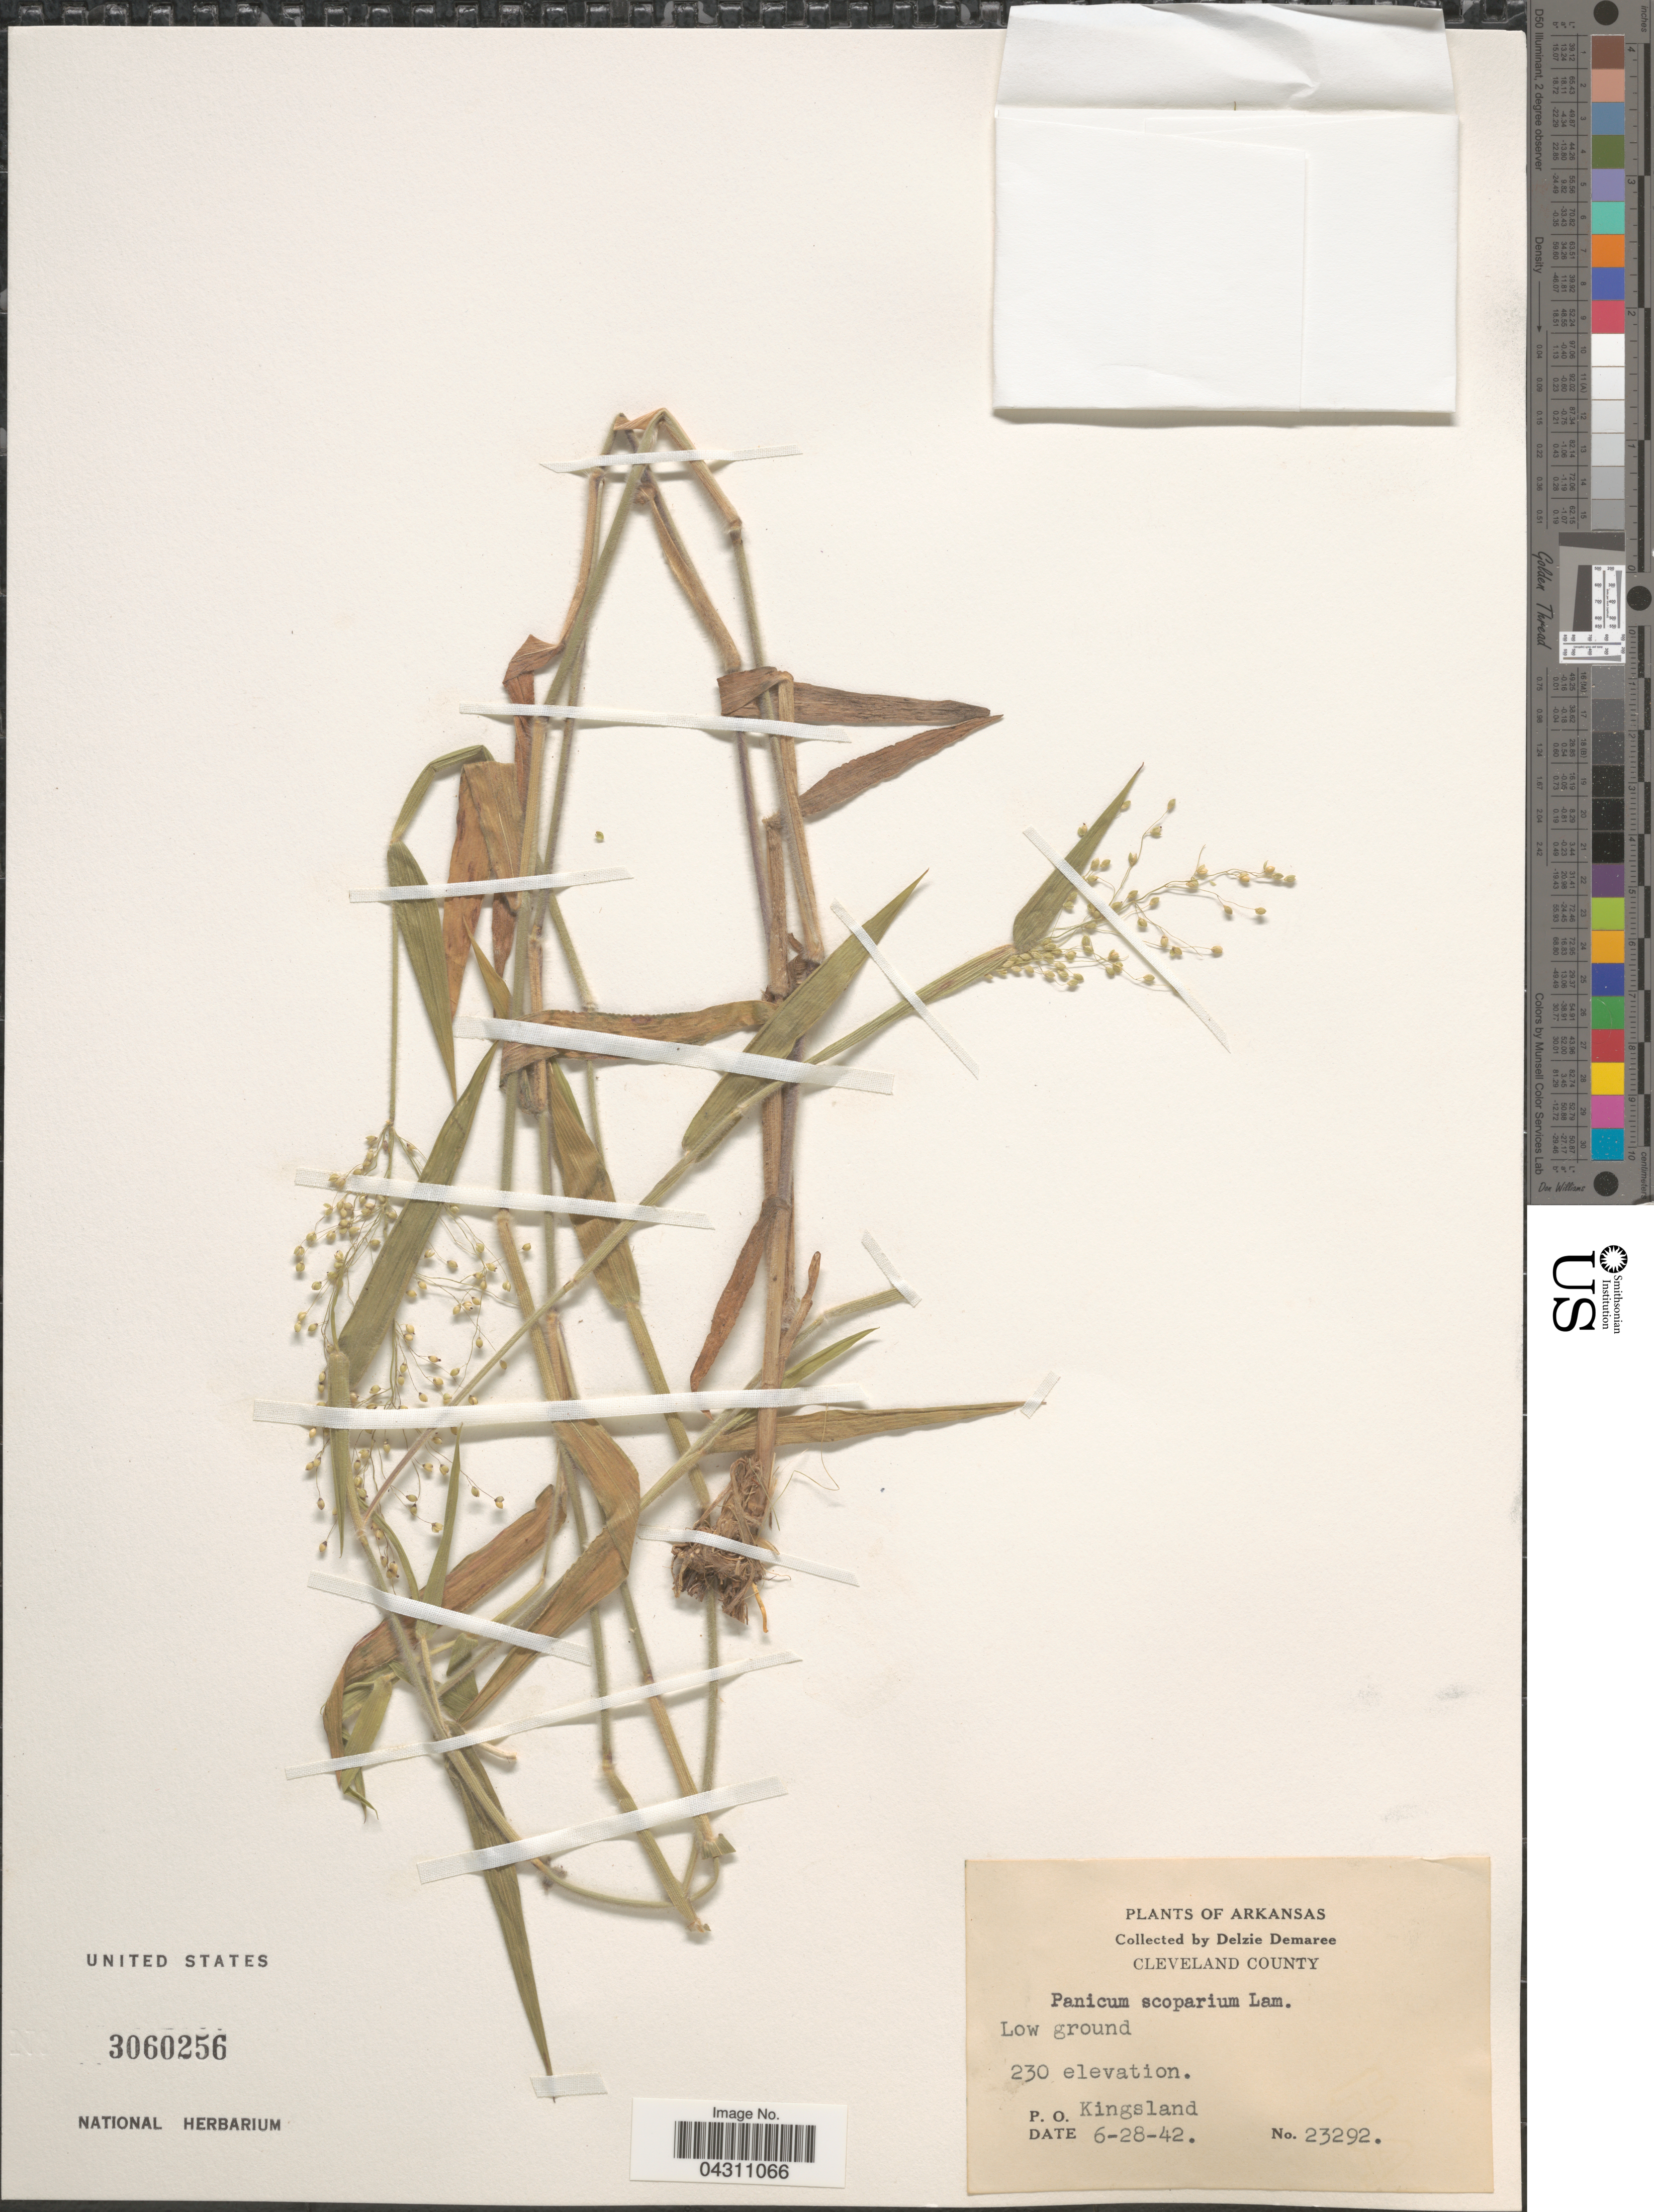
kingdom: Plantae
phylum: Tracheophyta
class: Liliopsida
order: Poales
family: Poaceae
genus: Dichanthelium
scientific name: Dichanthelium scoparium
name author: (Lam.) Gould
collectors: D. Demaree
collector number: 23292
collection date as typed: Transcribed d/m/y: 28/6/42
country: United States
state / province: Arkansas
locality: Cleveland County. Low ground. P. O. Kingsland.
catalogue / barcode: US 3060256